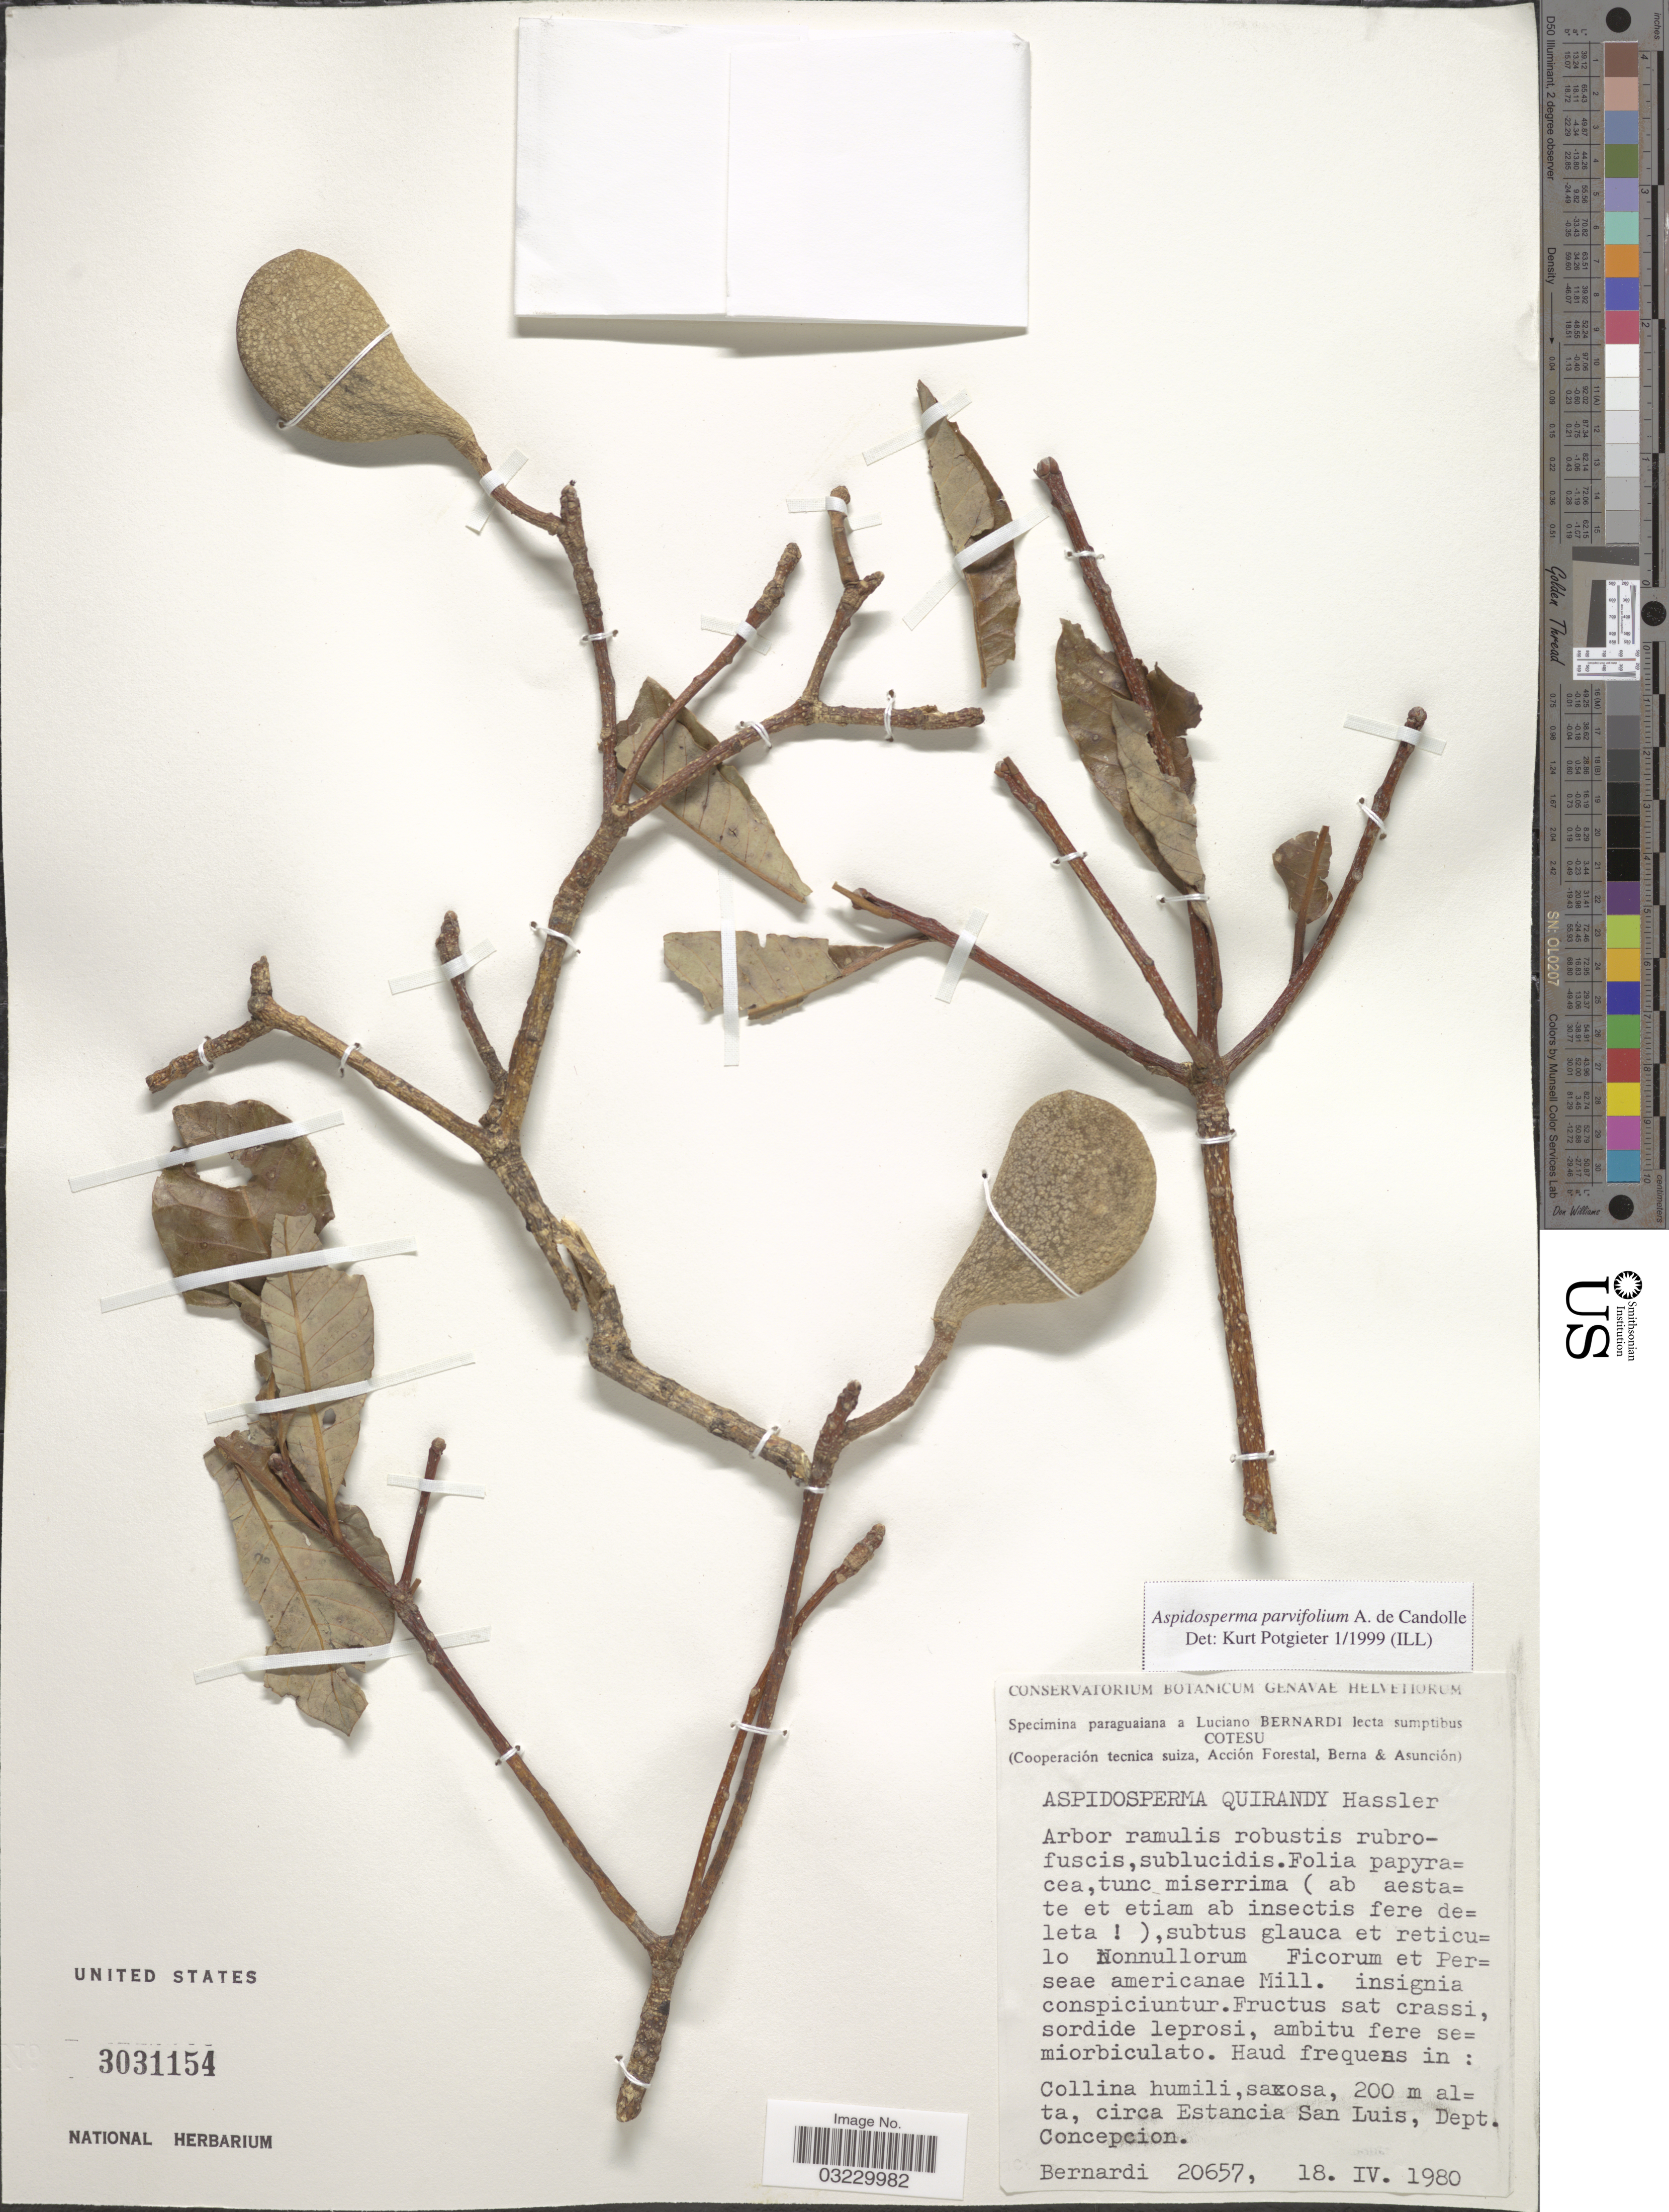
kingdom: Plantae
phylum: Tracheophyta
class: Magnoliopsida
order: Gentianales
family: Apocynaceae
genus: Aspidosperma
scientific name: Aspidosperma parvifolium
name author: A. DC.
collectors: L. Bernardi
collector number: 20657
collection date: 1980-04-18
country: Paraguay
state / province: Concepcion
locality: Circa Estancia San Luis, Dept. Concepcion.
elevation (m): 200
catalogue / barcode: US 3031154